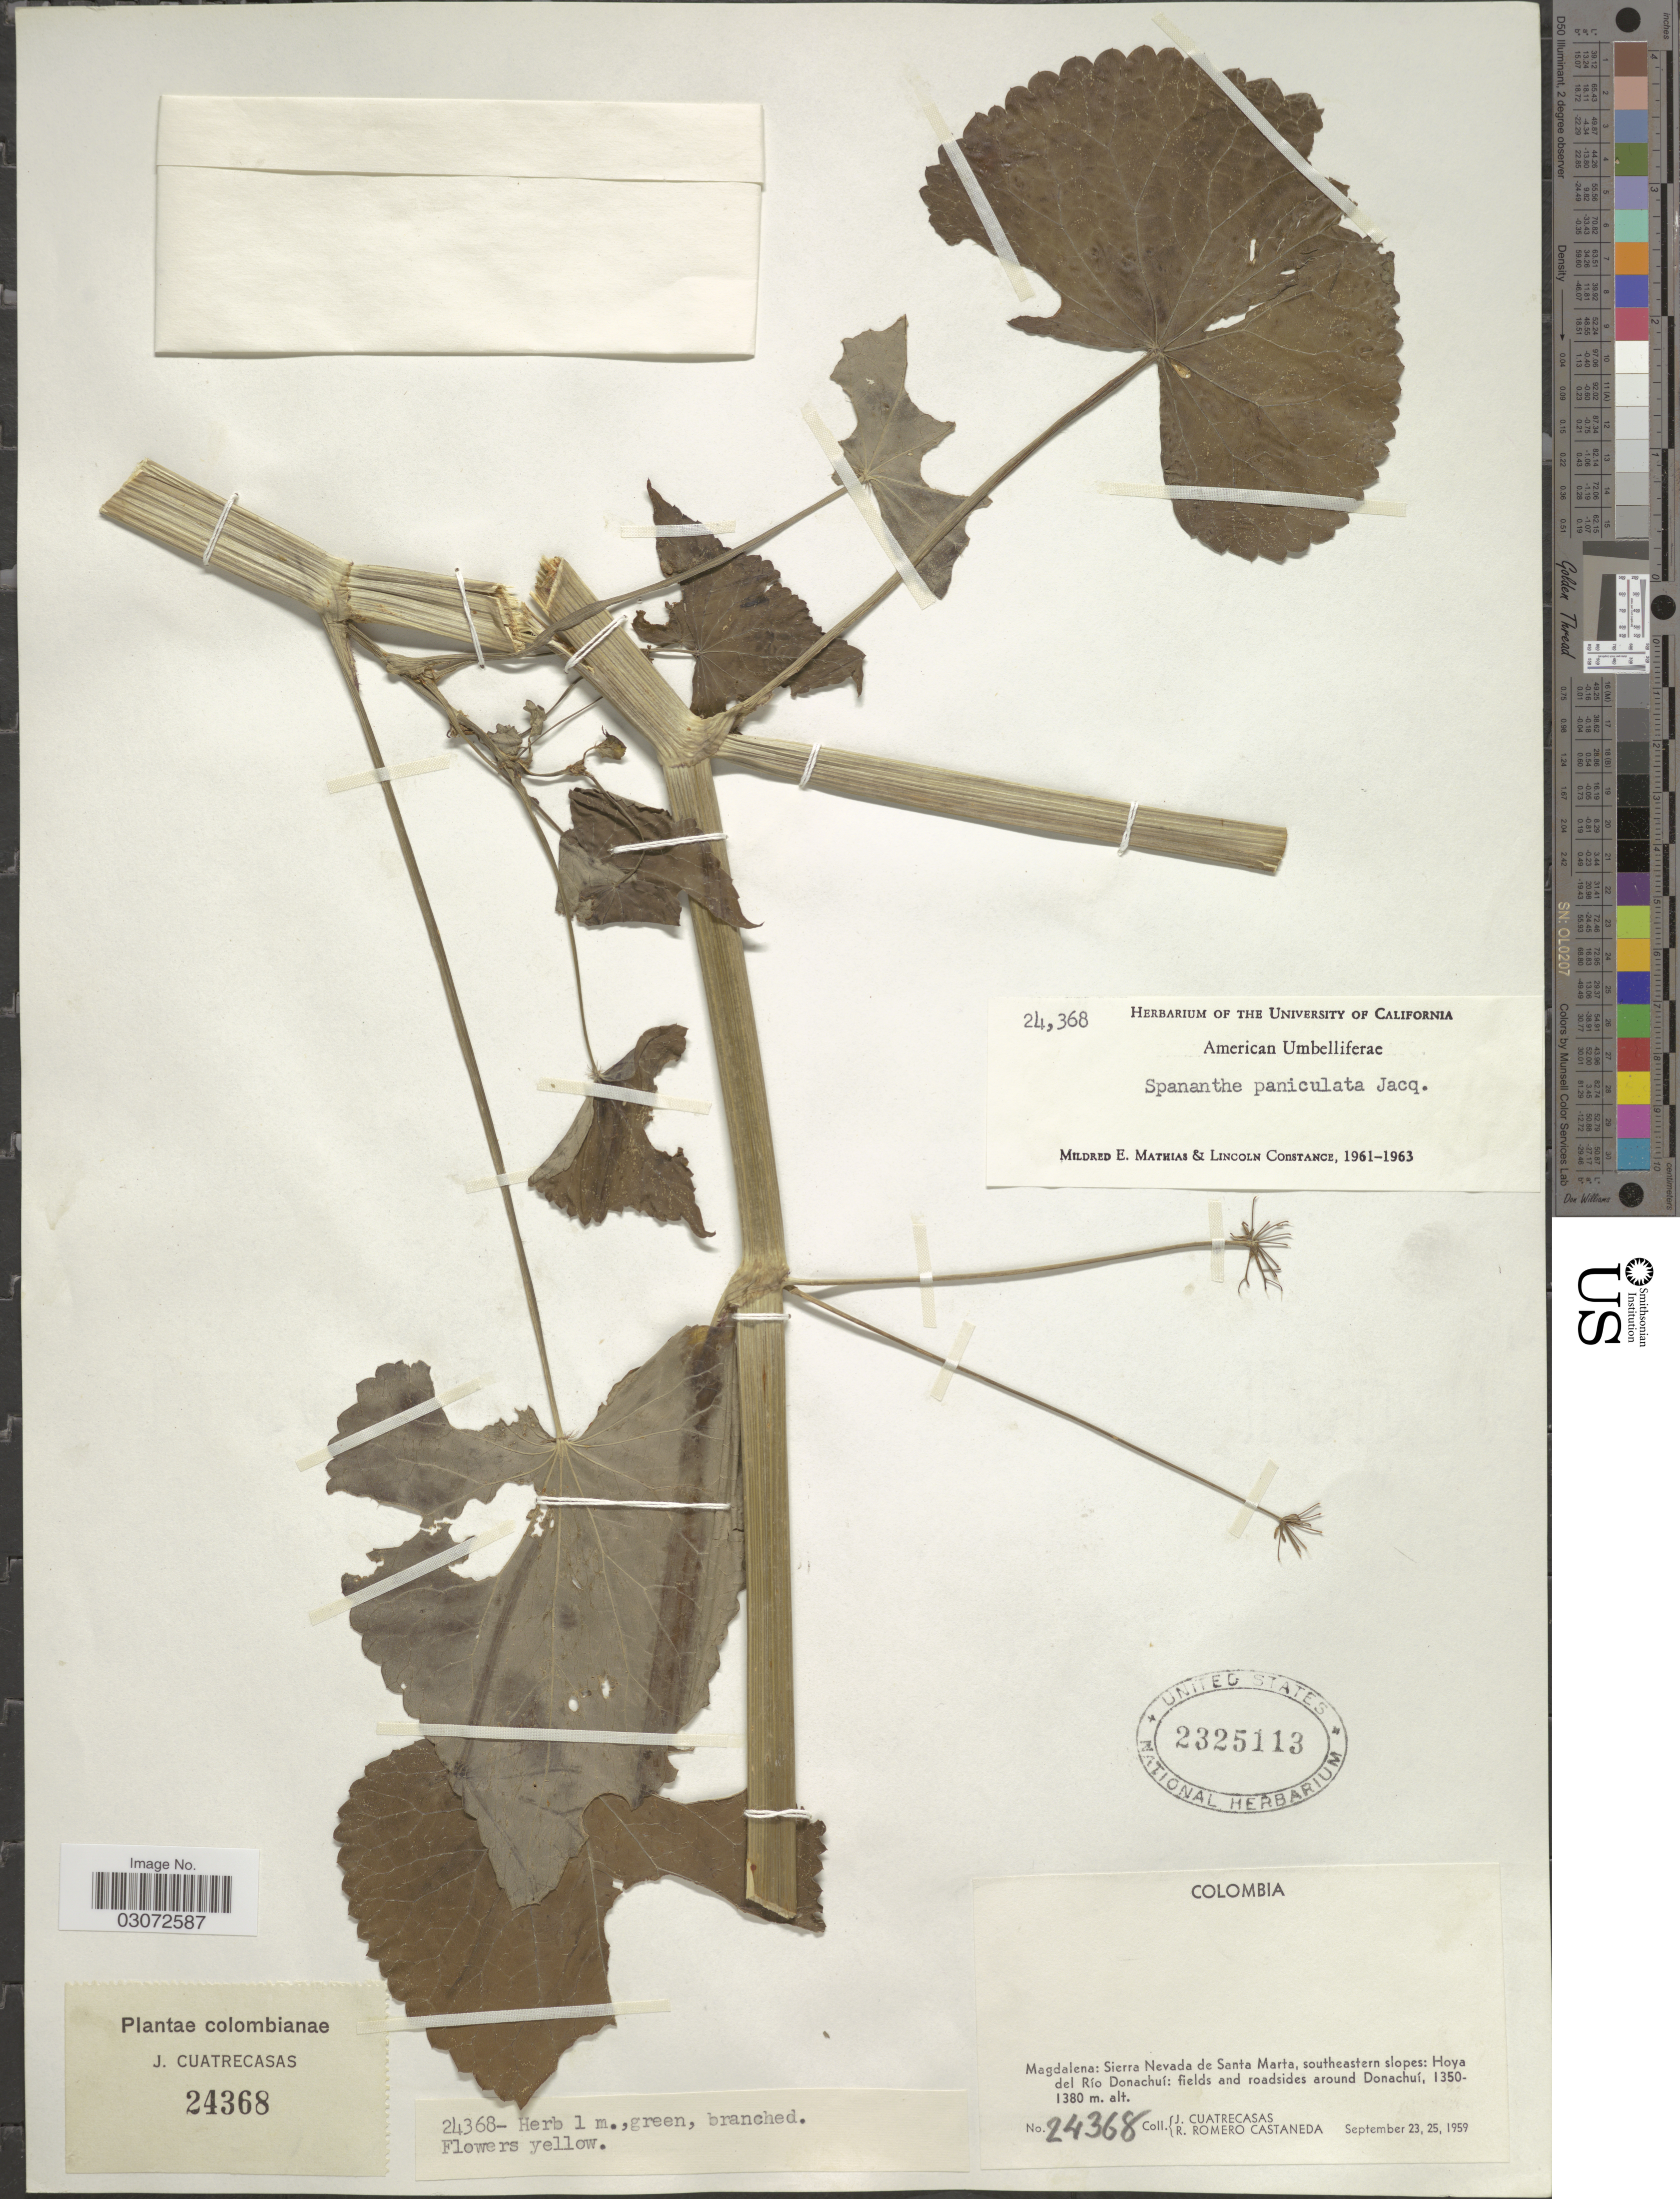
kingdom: Plantae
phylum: Tracheophyta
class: Magnoliopsida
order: Apiales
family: Apiaceae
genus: Spananthe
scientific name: Spananthe paniculata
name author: Jacq.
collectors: J. Cuatrecasas & R. Romero Castañeda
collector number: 24368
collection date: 1959-09-23/1959-09-25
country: Colombia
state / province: Magdalena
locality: Sierra Nevada de Santa Marta, southeastern slopes: Hoya del Río Donachuí: fields and roadsides around Donachuí.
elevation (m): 1350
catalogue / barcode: US 2325113